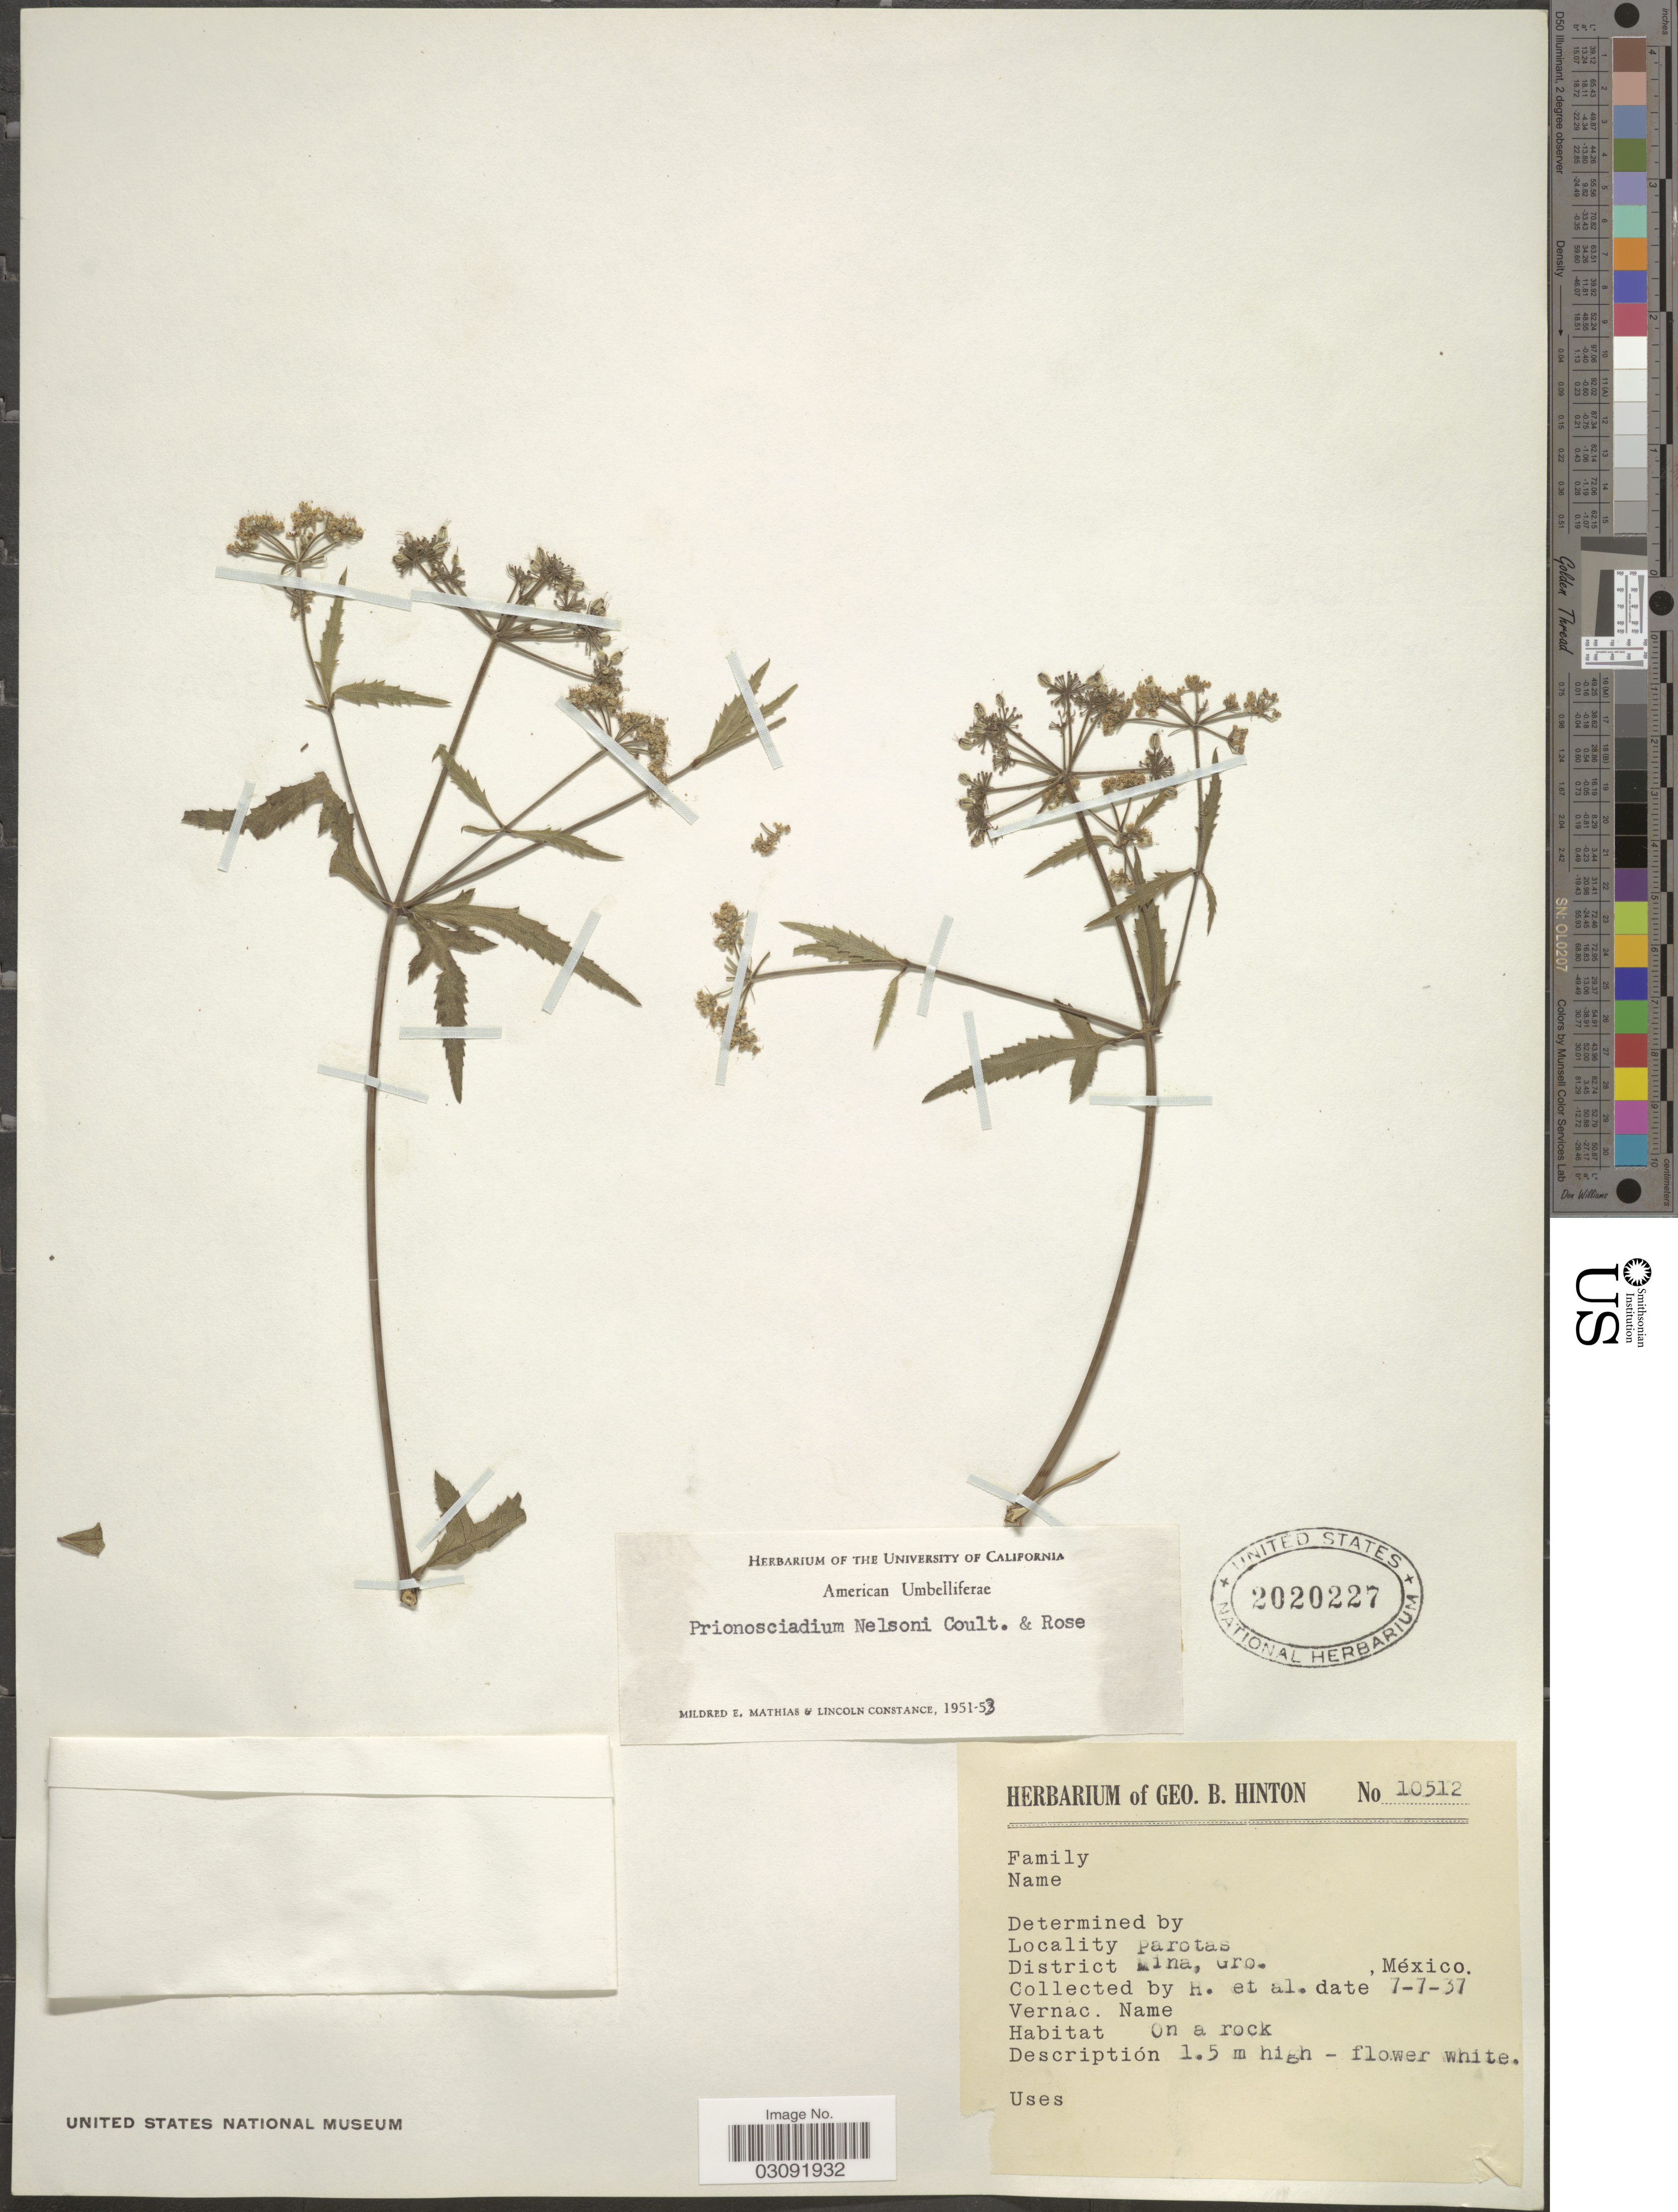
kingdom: Plantae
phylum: Tracheophyta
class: Magnoliopsida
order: Apiales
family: Apiaceae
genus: Prionosciadium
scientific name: Prionosciadium nelsonii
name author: J.M. Coult. & Rose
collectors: G. B. Hinton & et al.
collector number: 10512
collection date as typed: Transcribed d/m/y: 7/7/37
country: Mexico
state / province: Guerrero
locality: Parotas. District Mina, Gro.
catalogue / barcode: US 2020227